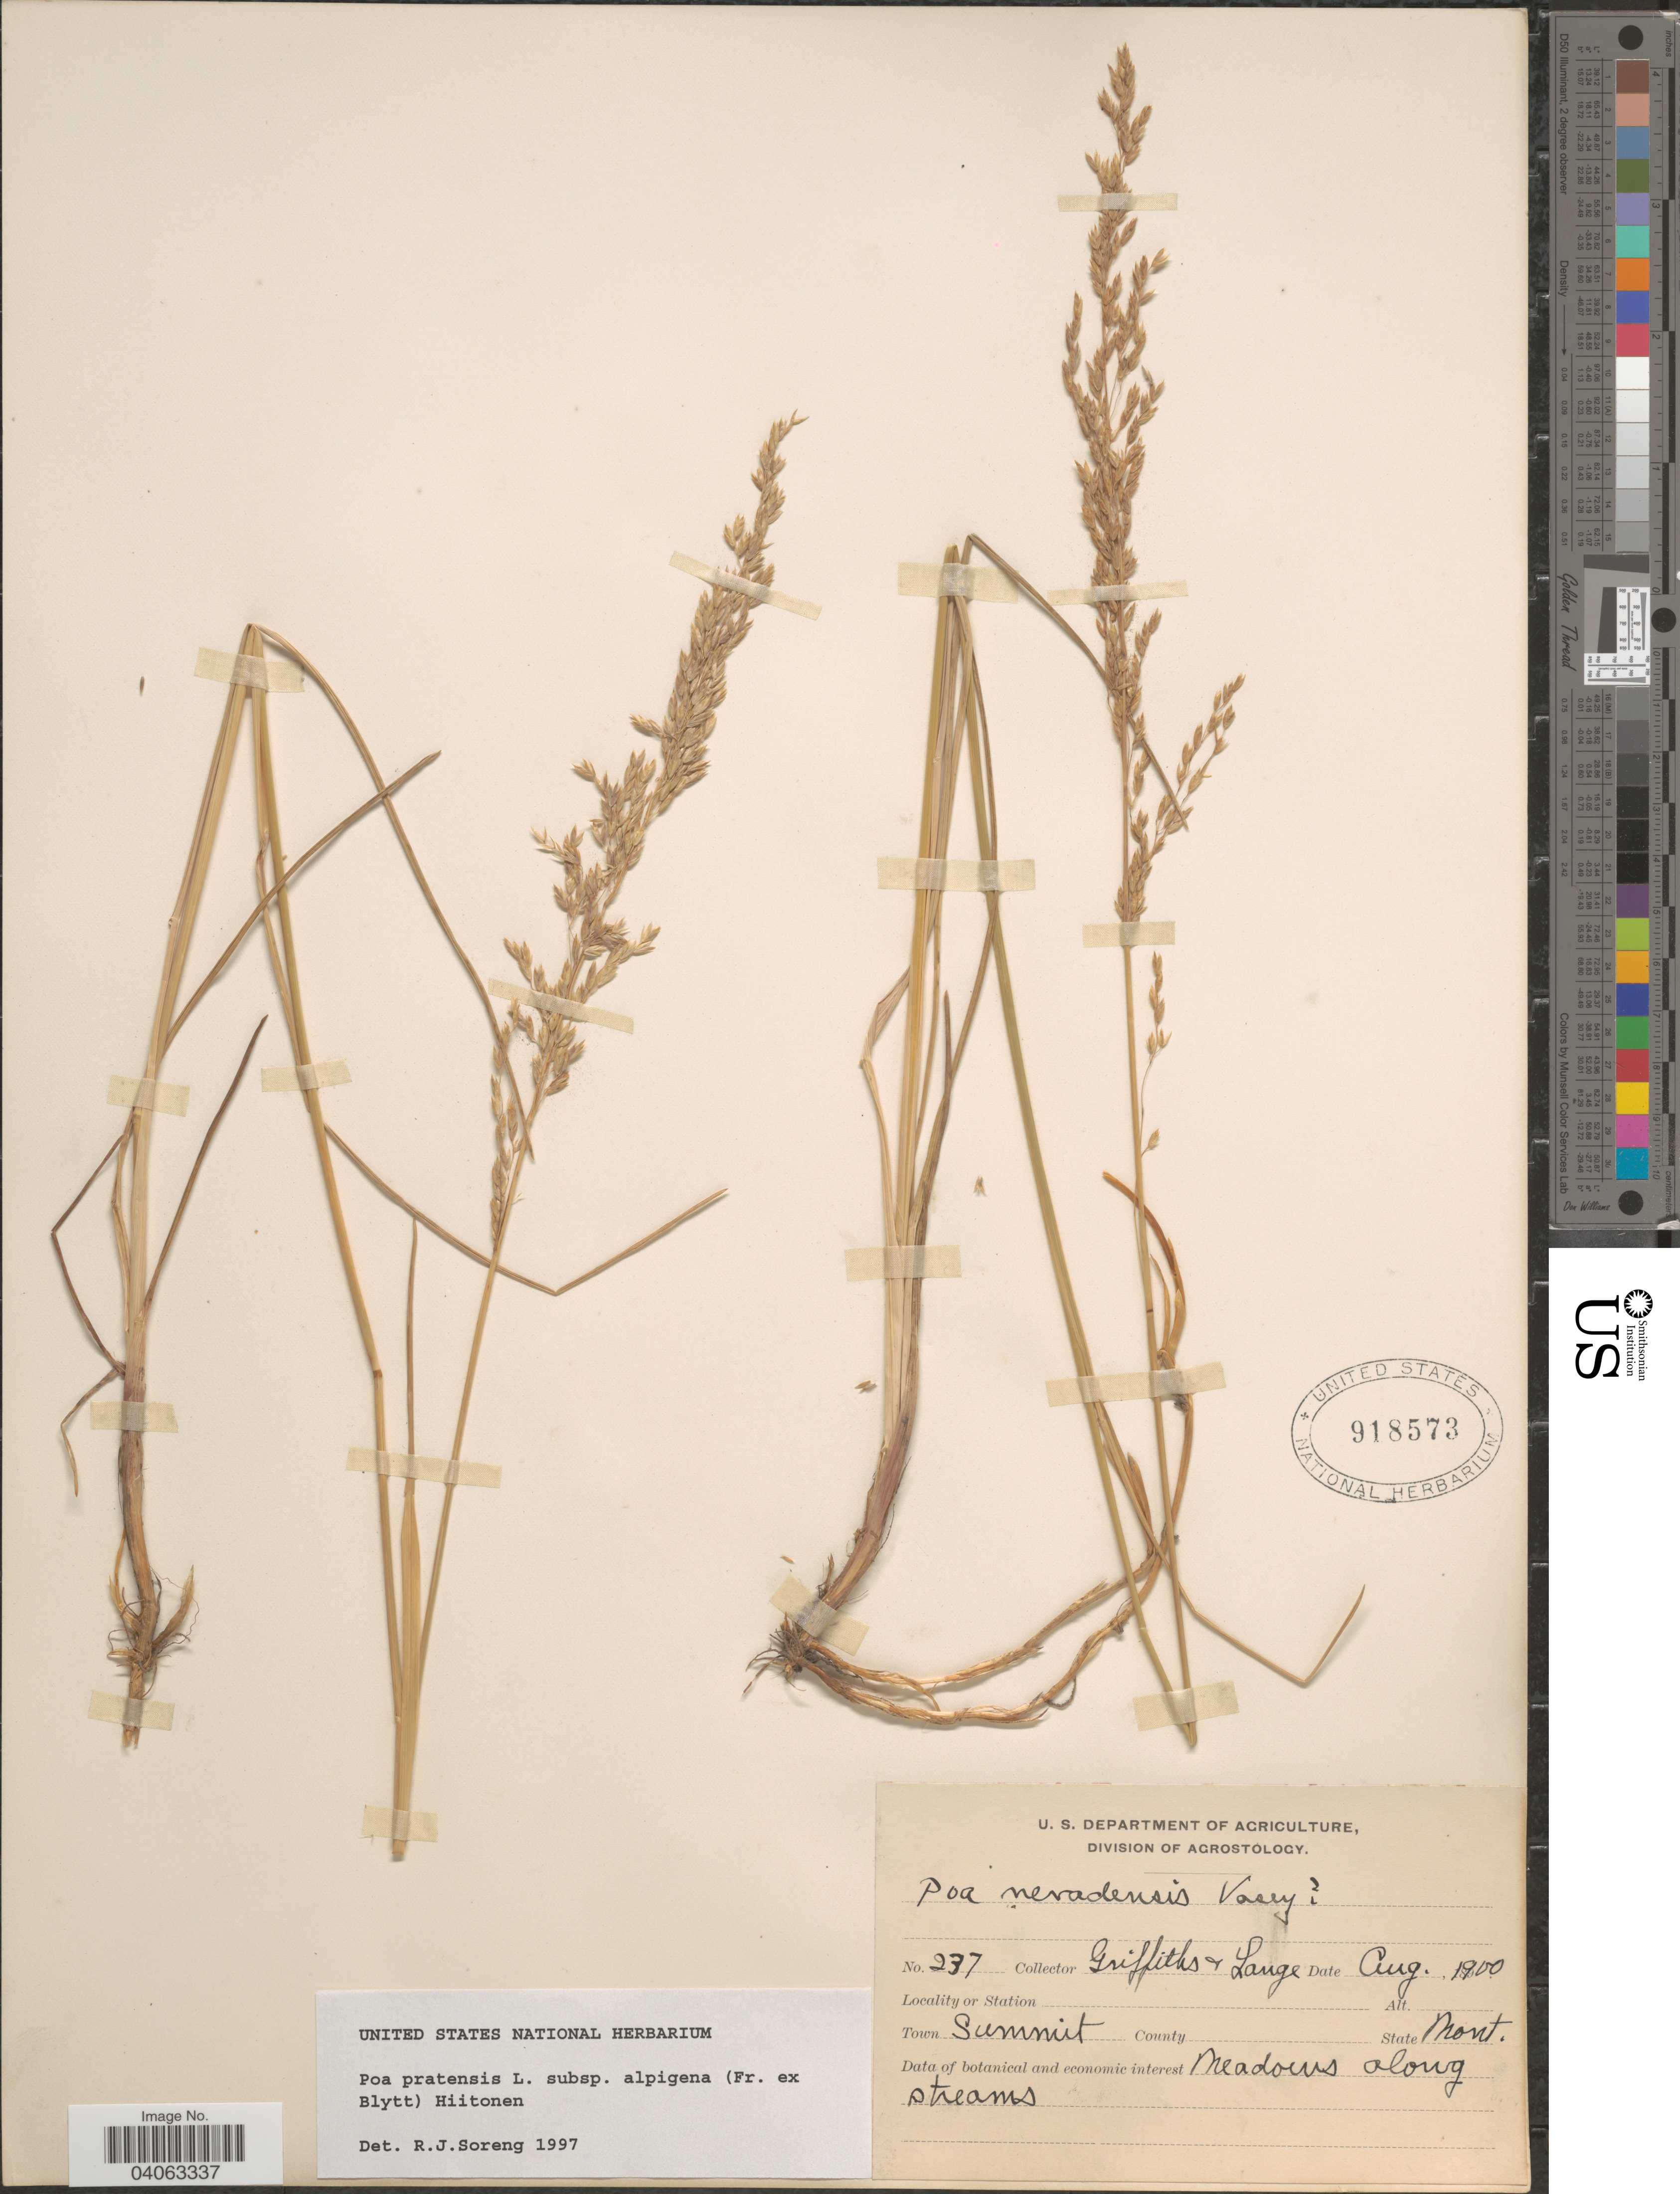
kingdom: Plantae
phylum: Tracheophyta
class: Liliopsida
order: Poales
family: Poaceae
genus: Poa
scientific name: Poa pratensis subsp. alpigena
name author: (Lindm.) Hiitonen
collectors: -- Griffiths & -- Lange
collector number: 237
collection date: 1900-08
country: United States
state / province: Montana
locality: Town Summit.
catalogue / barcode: US 918573